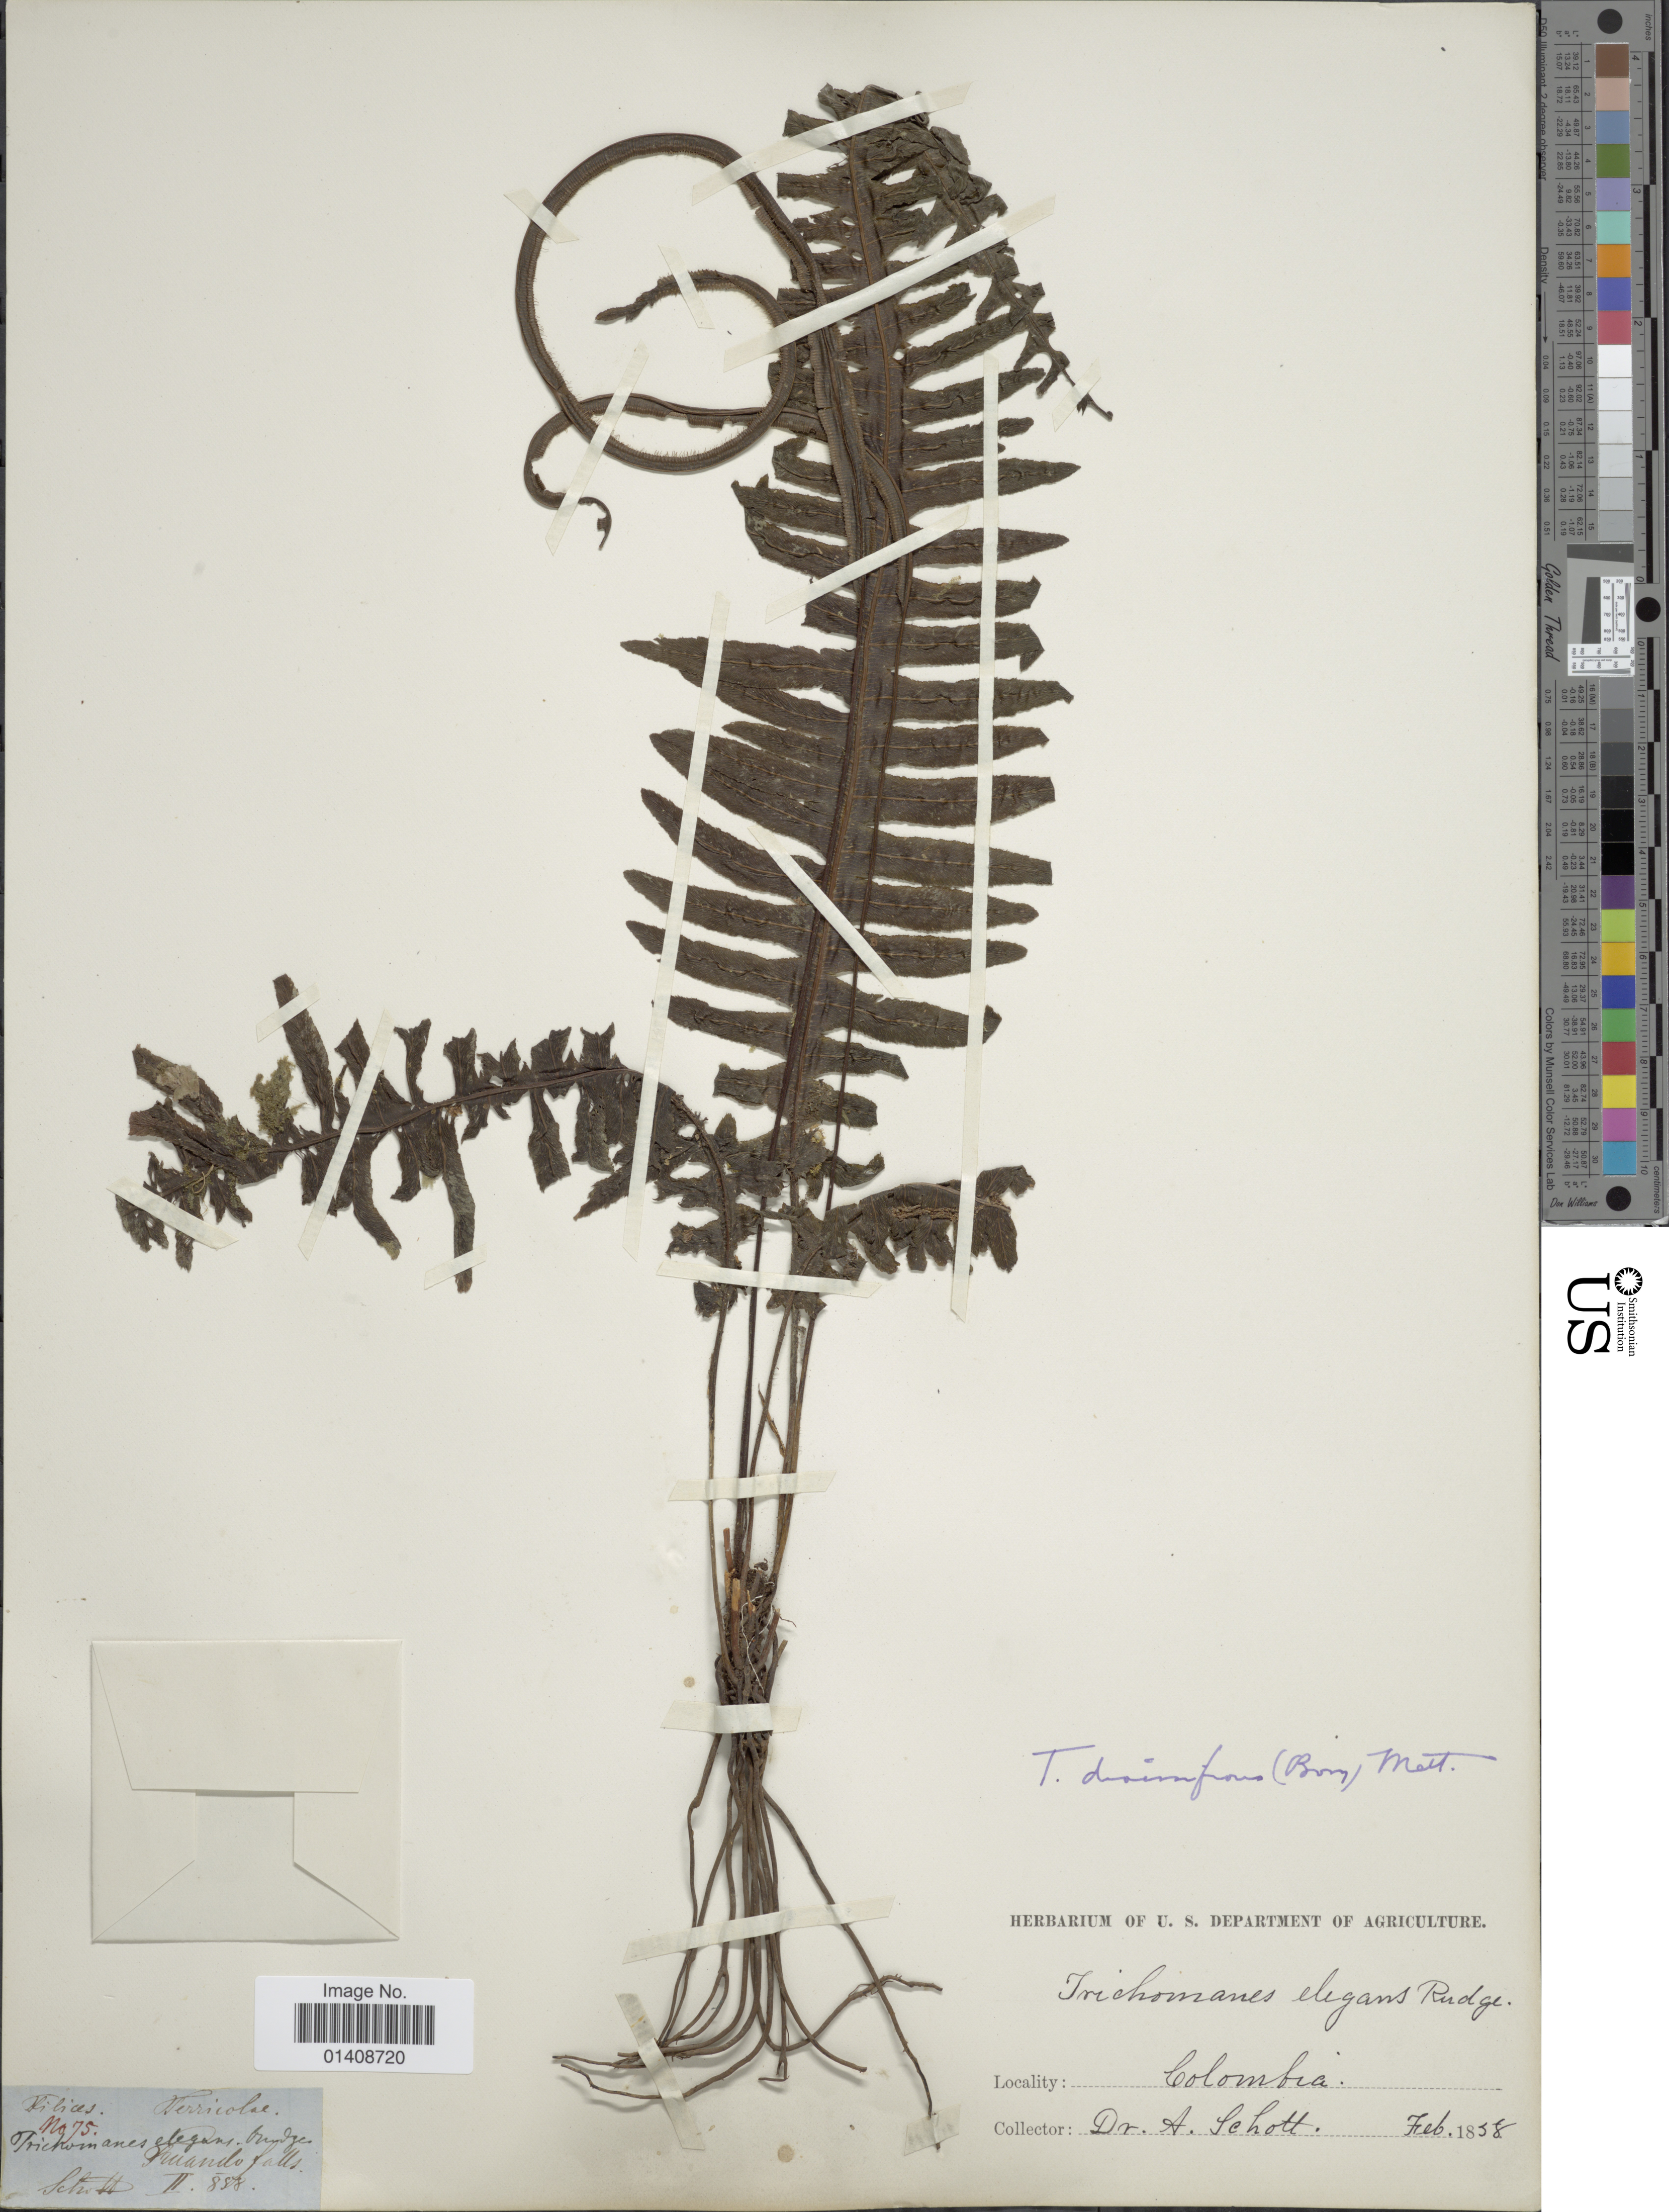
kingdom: Plantae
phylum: Tracheophyta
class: Polypodiopsida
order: Hymenophyllales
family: Hymenophyllaceae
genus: Trichomanes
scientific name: Trichomanes diversifrons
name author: (Bory) Mett. ex Sadeb.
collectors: A. Schott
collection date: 1858-02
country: Colombia